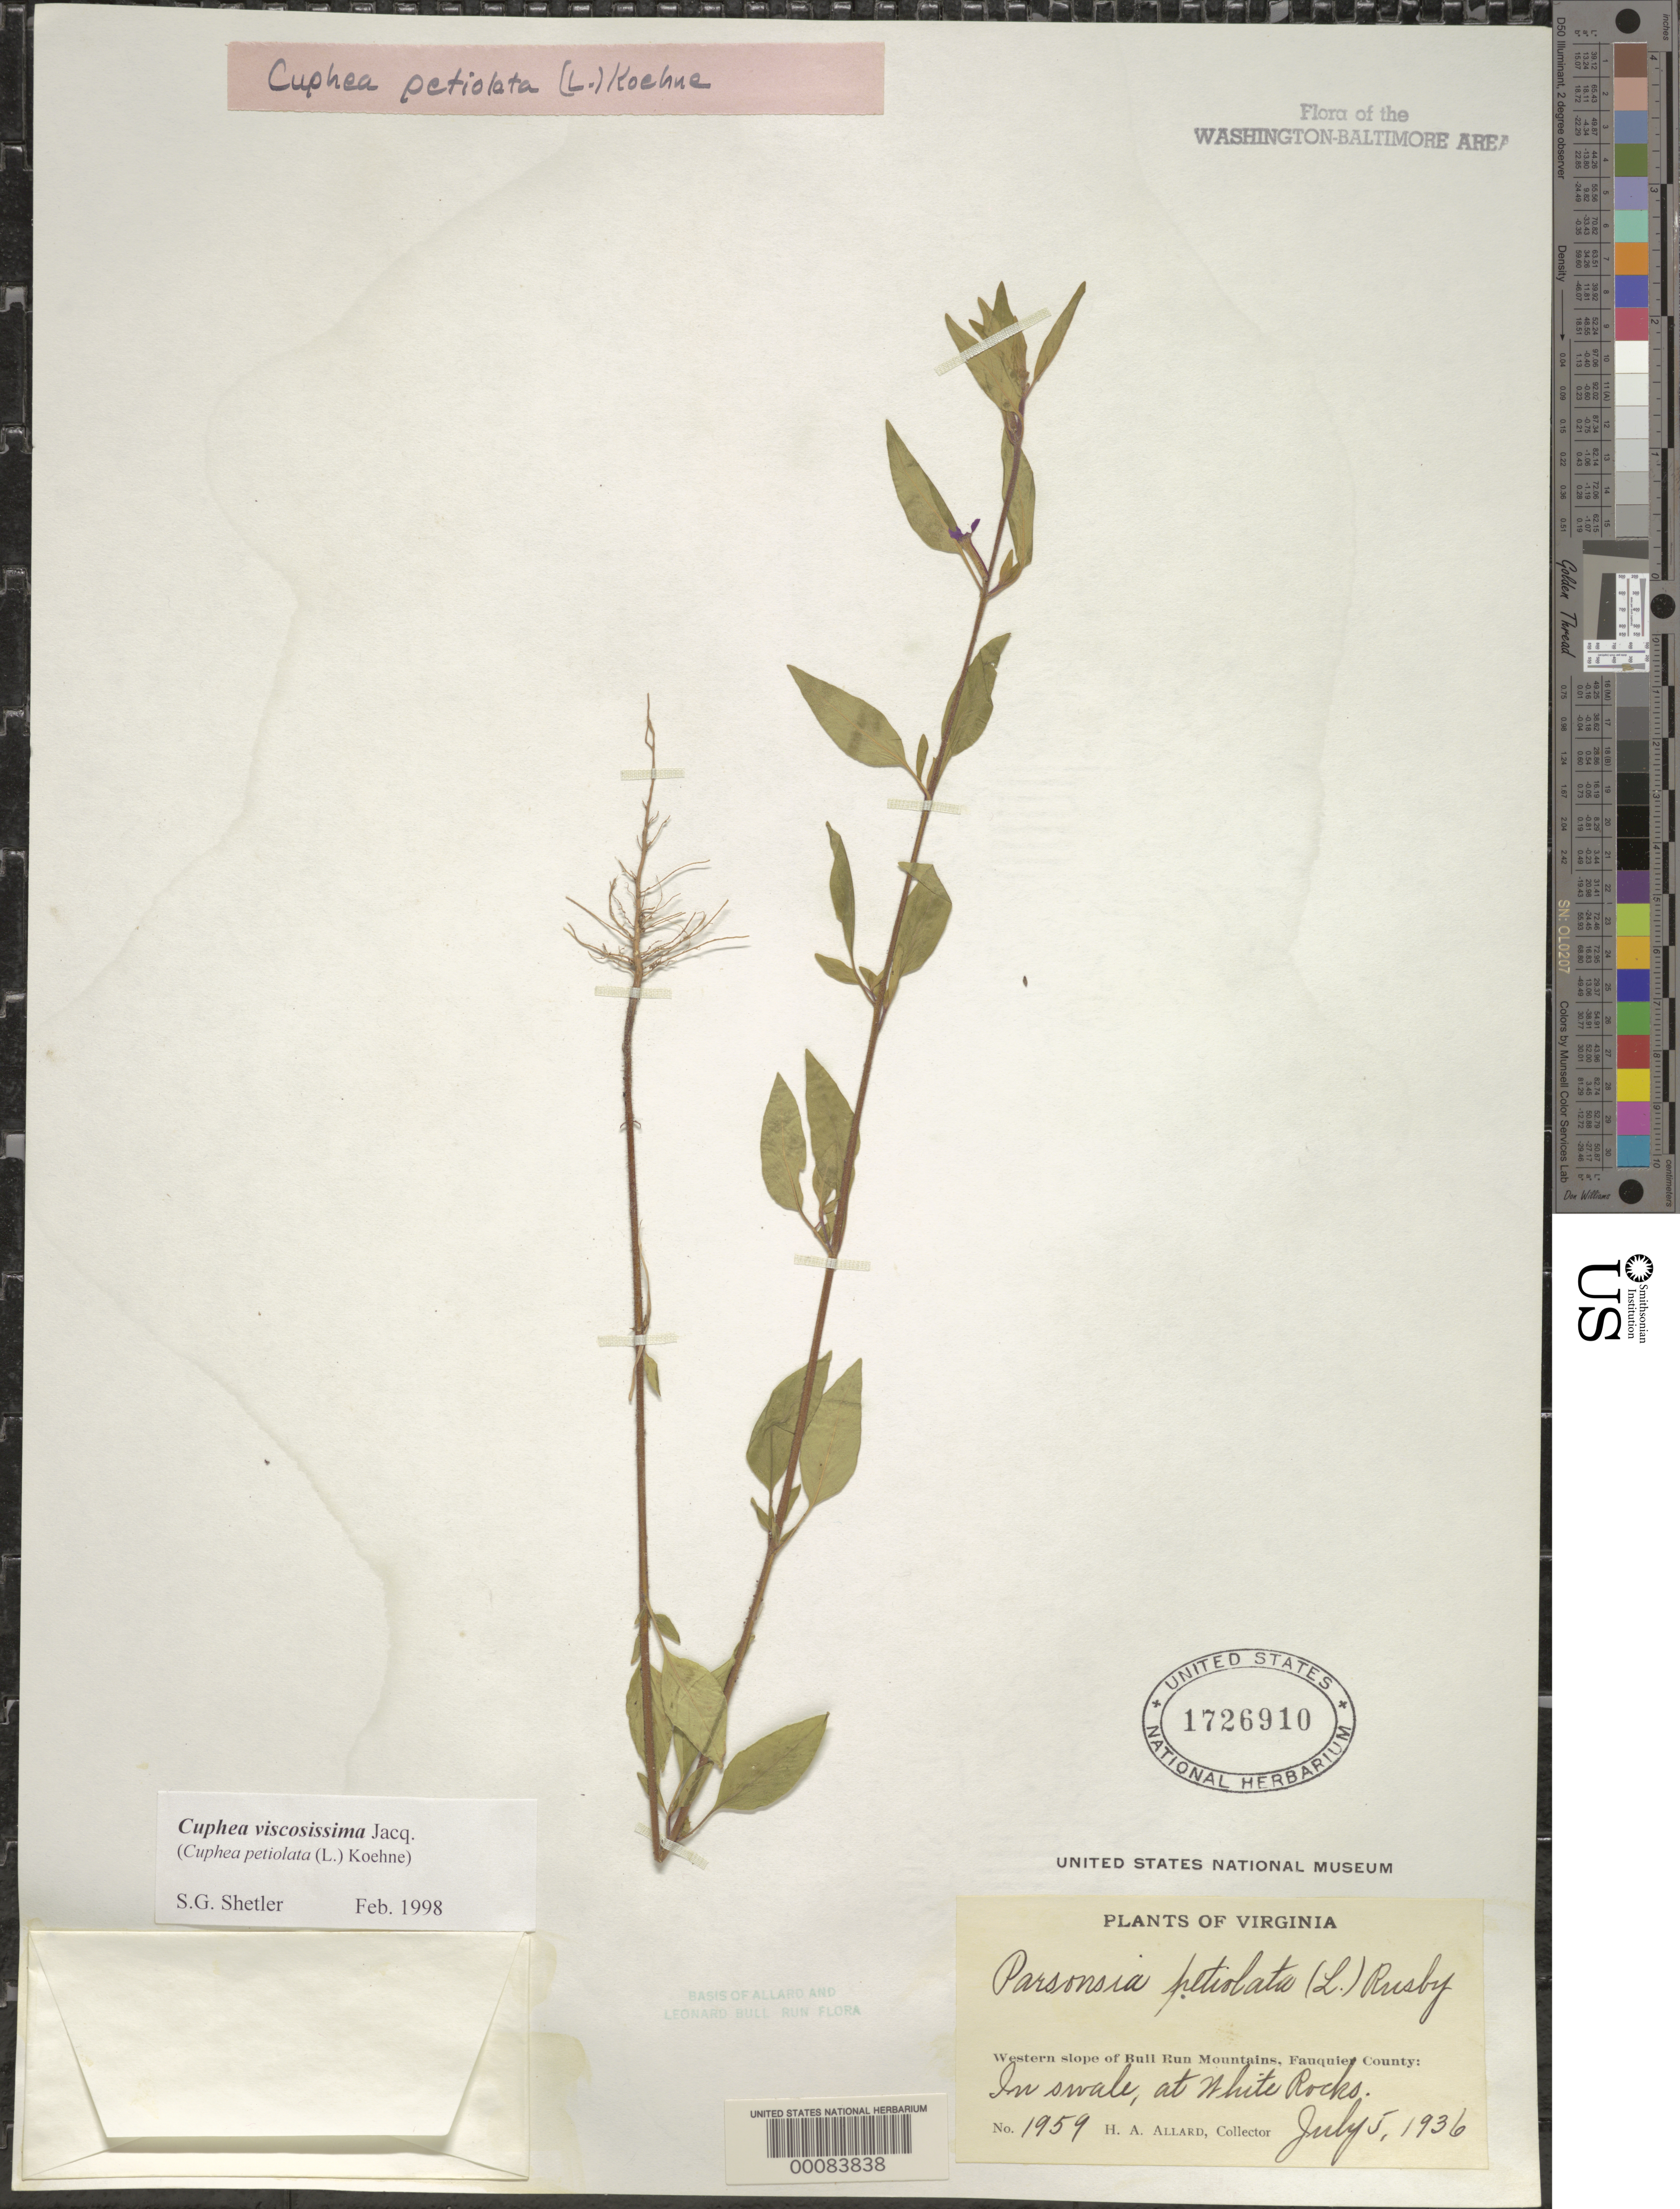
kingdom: Plantae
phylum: Tracheophyta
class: Magnoliopsida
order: Myrtales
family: Lythraceae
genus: Cuphea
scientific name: Cuphea viscosissima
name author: Jacq.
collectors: H. A. Allard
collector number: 1959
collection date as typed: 05 Jul 1936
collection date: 1936-07-05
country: United States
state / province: Virginia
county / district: Fauquier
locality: White Rock, western slope of Bull Run Mountains Bull Run Mts.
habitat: In swale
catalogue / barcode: US 1726910